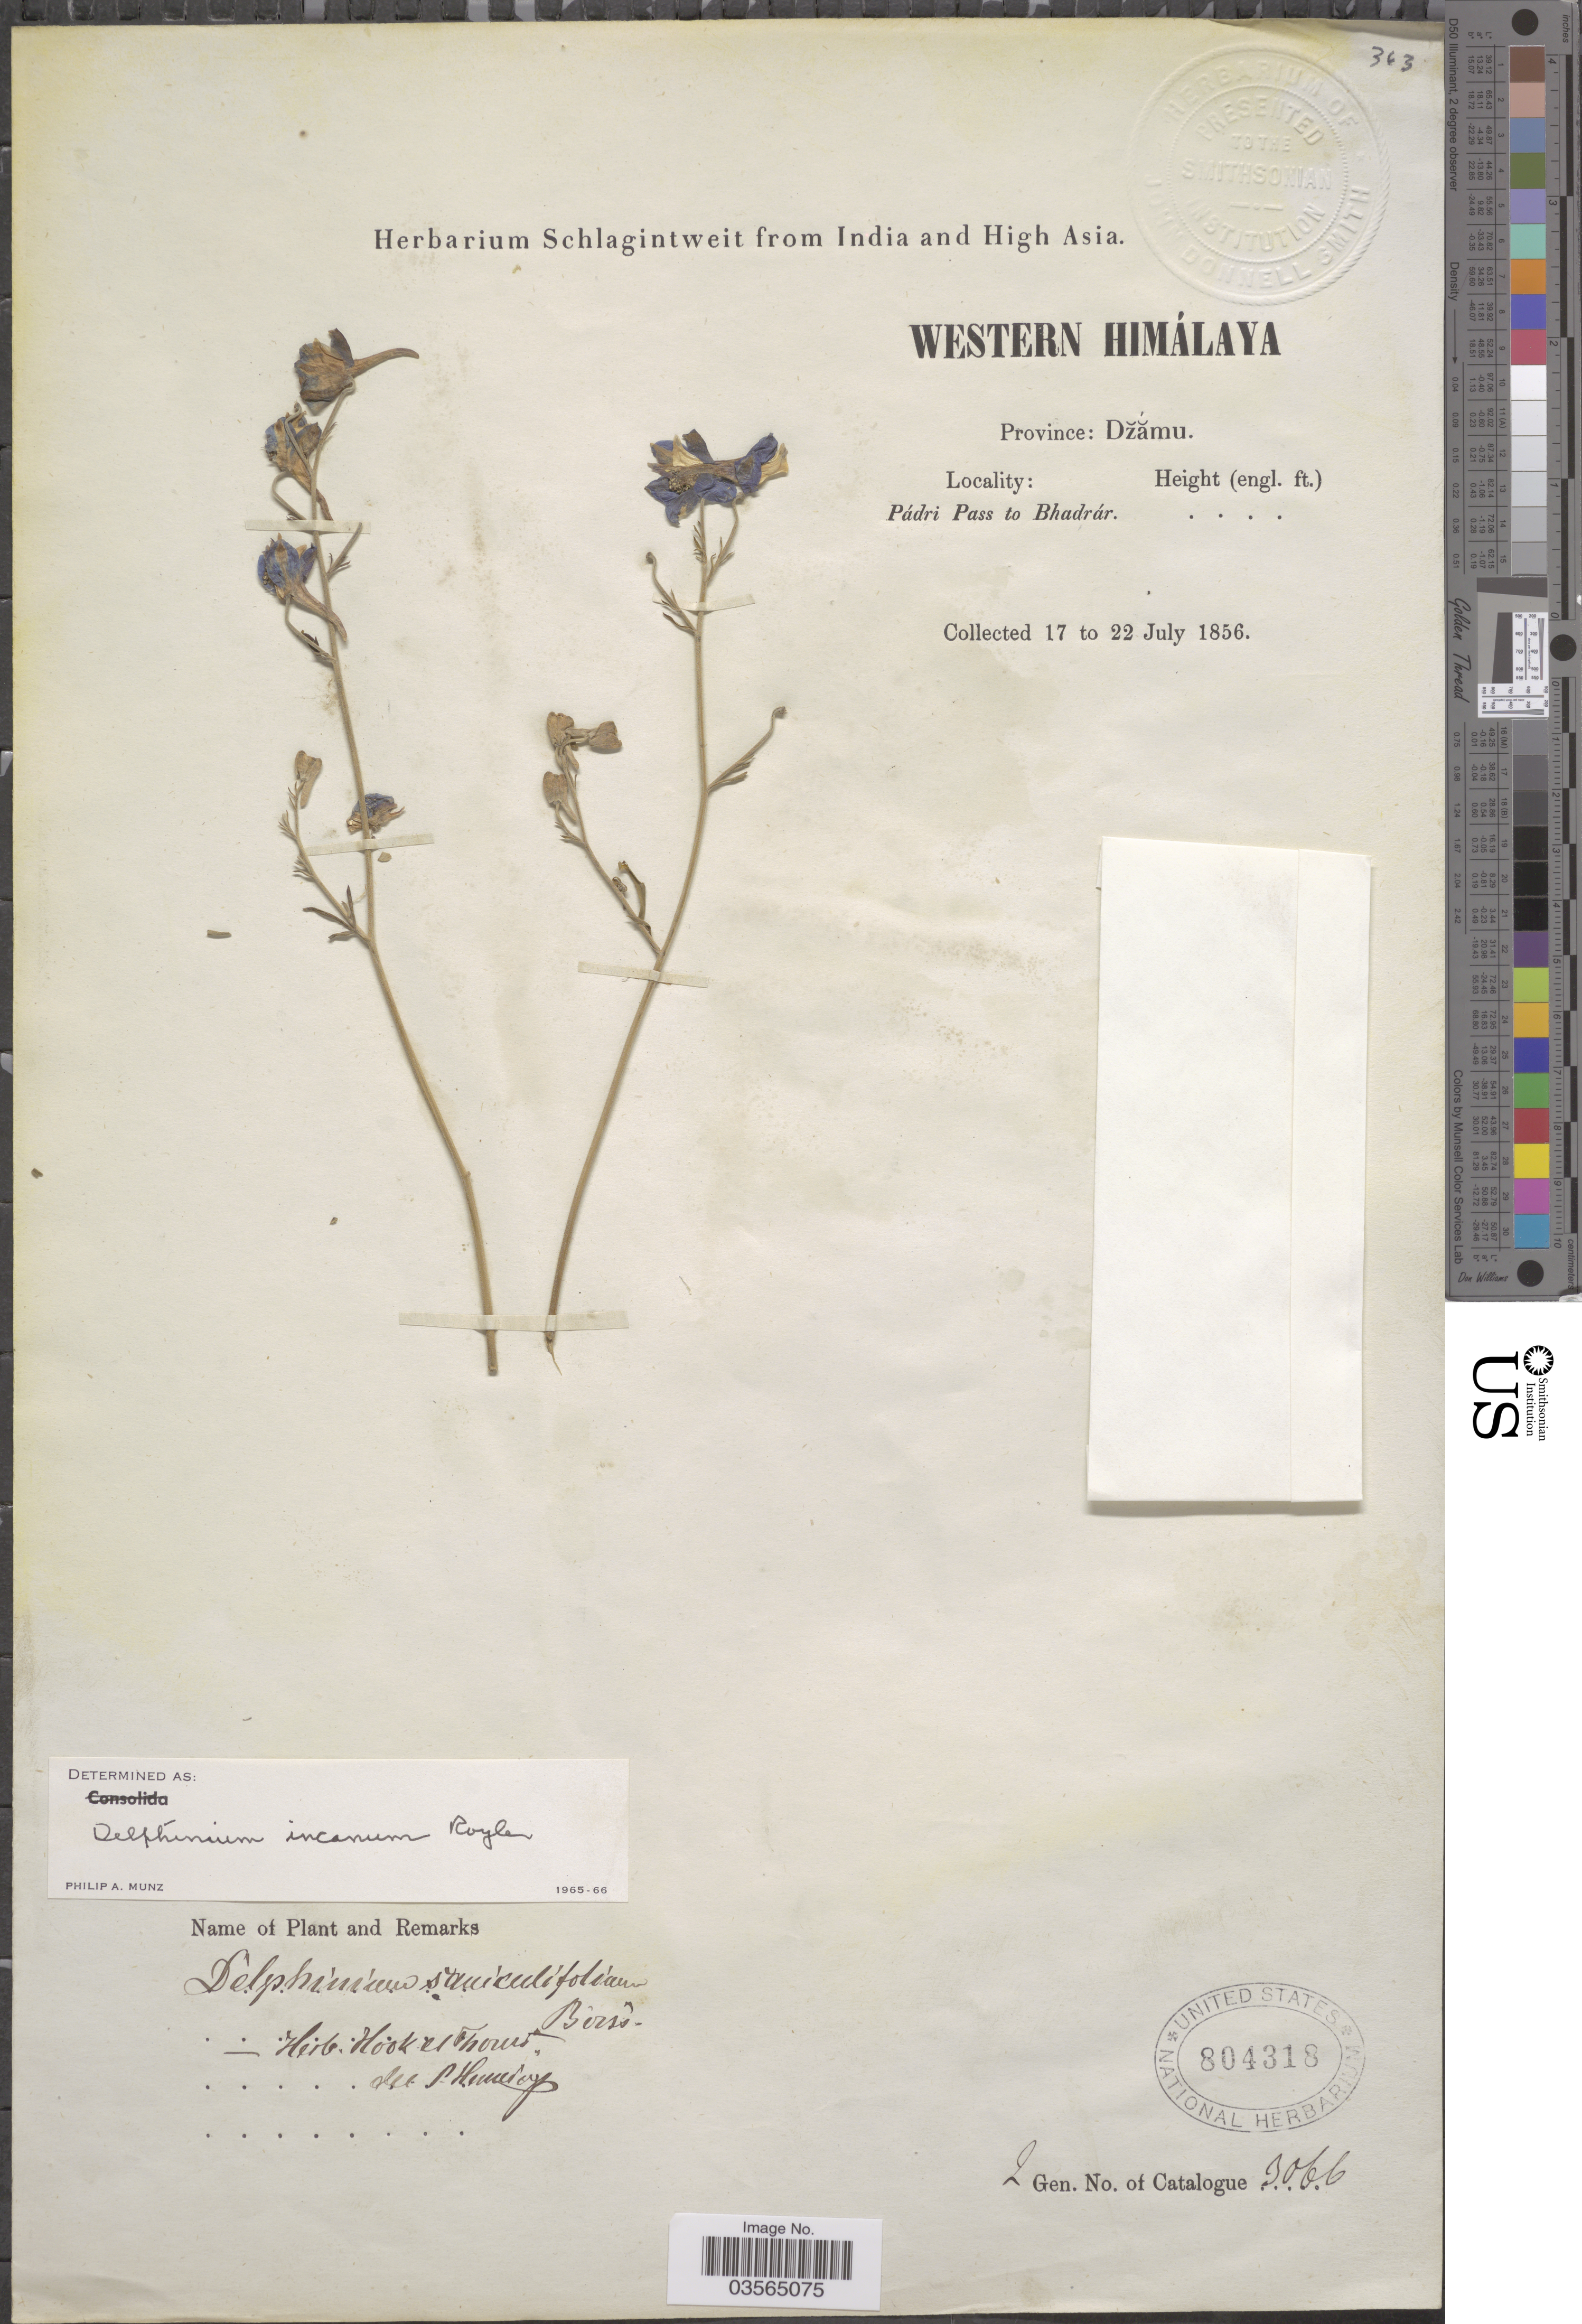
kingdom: Plantae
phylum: Tracheophyta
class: Magnoliopsida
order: Ranunculales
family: Ranunculaceae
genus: Delphinium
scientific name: Delphinium incanum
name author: E.D. Clarke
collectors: ex herb. Schlagintweit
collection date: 1856-07-17/1856-07-22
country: India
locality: Western Himálaya. Province: Džămu. Pádri Pass to Bhadrár.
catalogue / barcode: US 804318